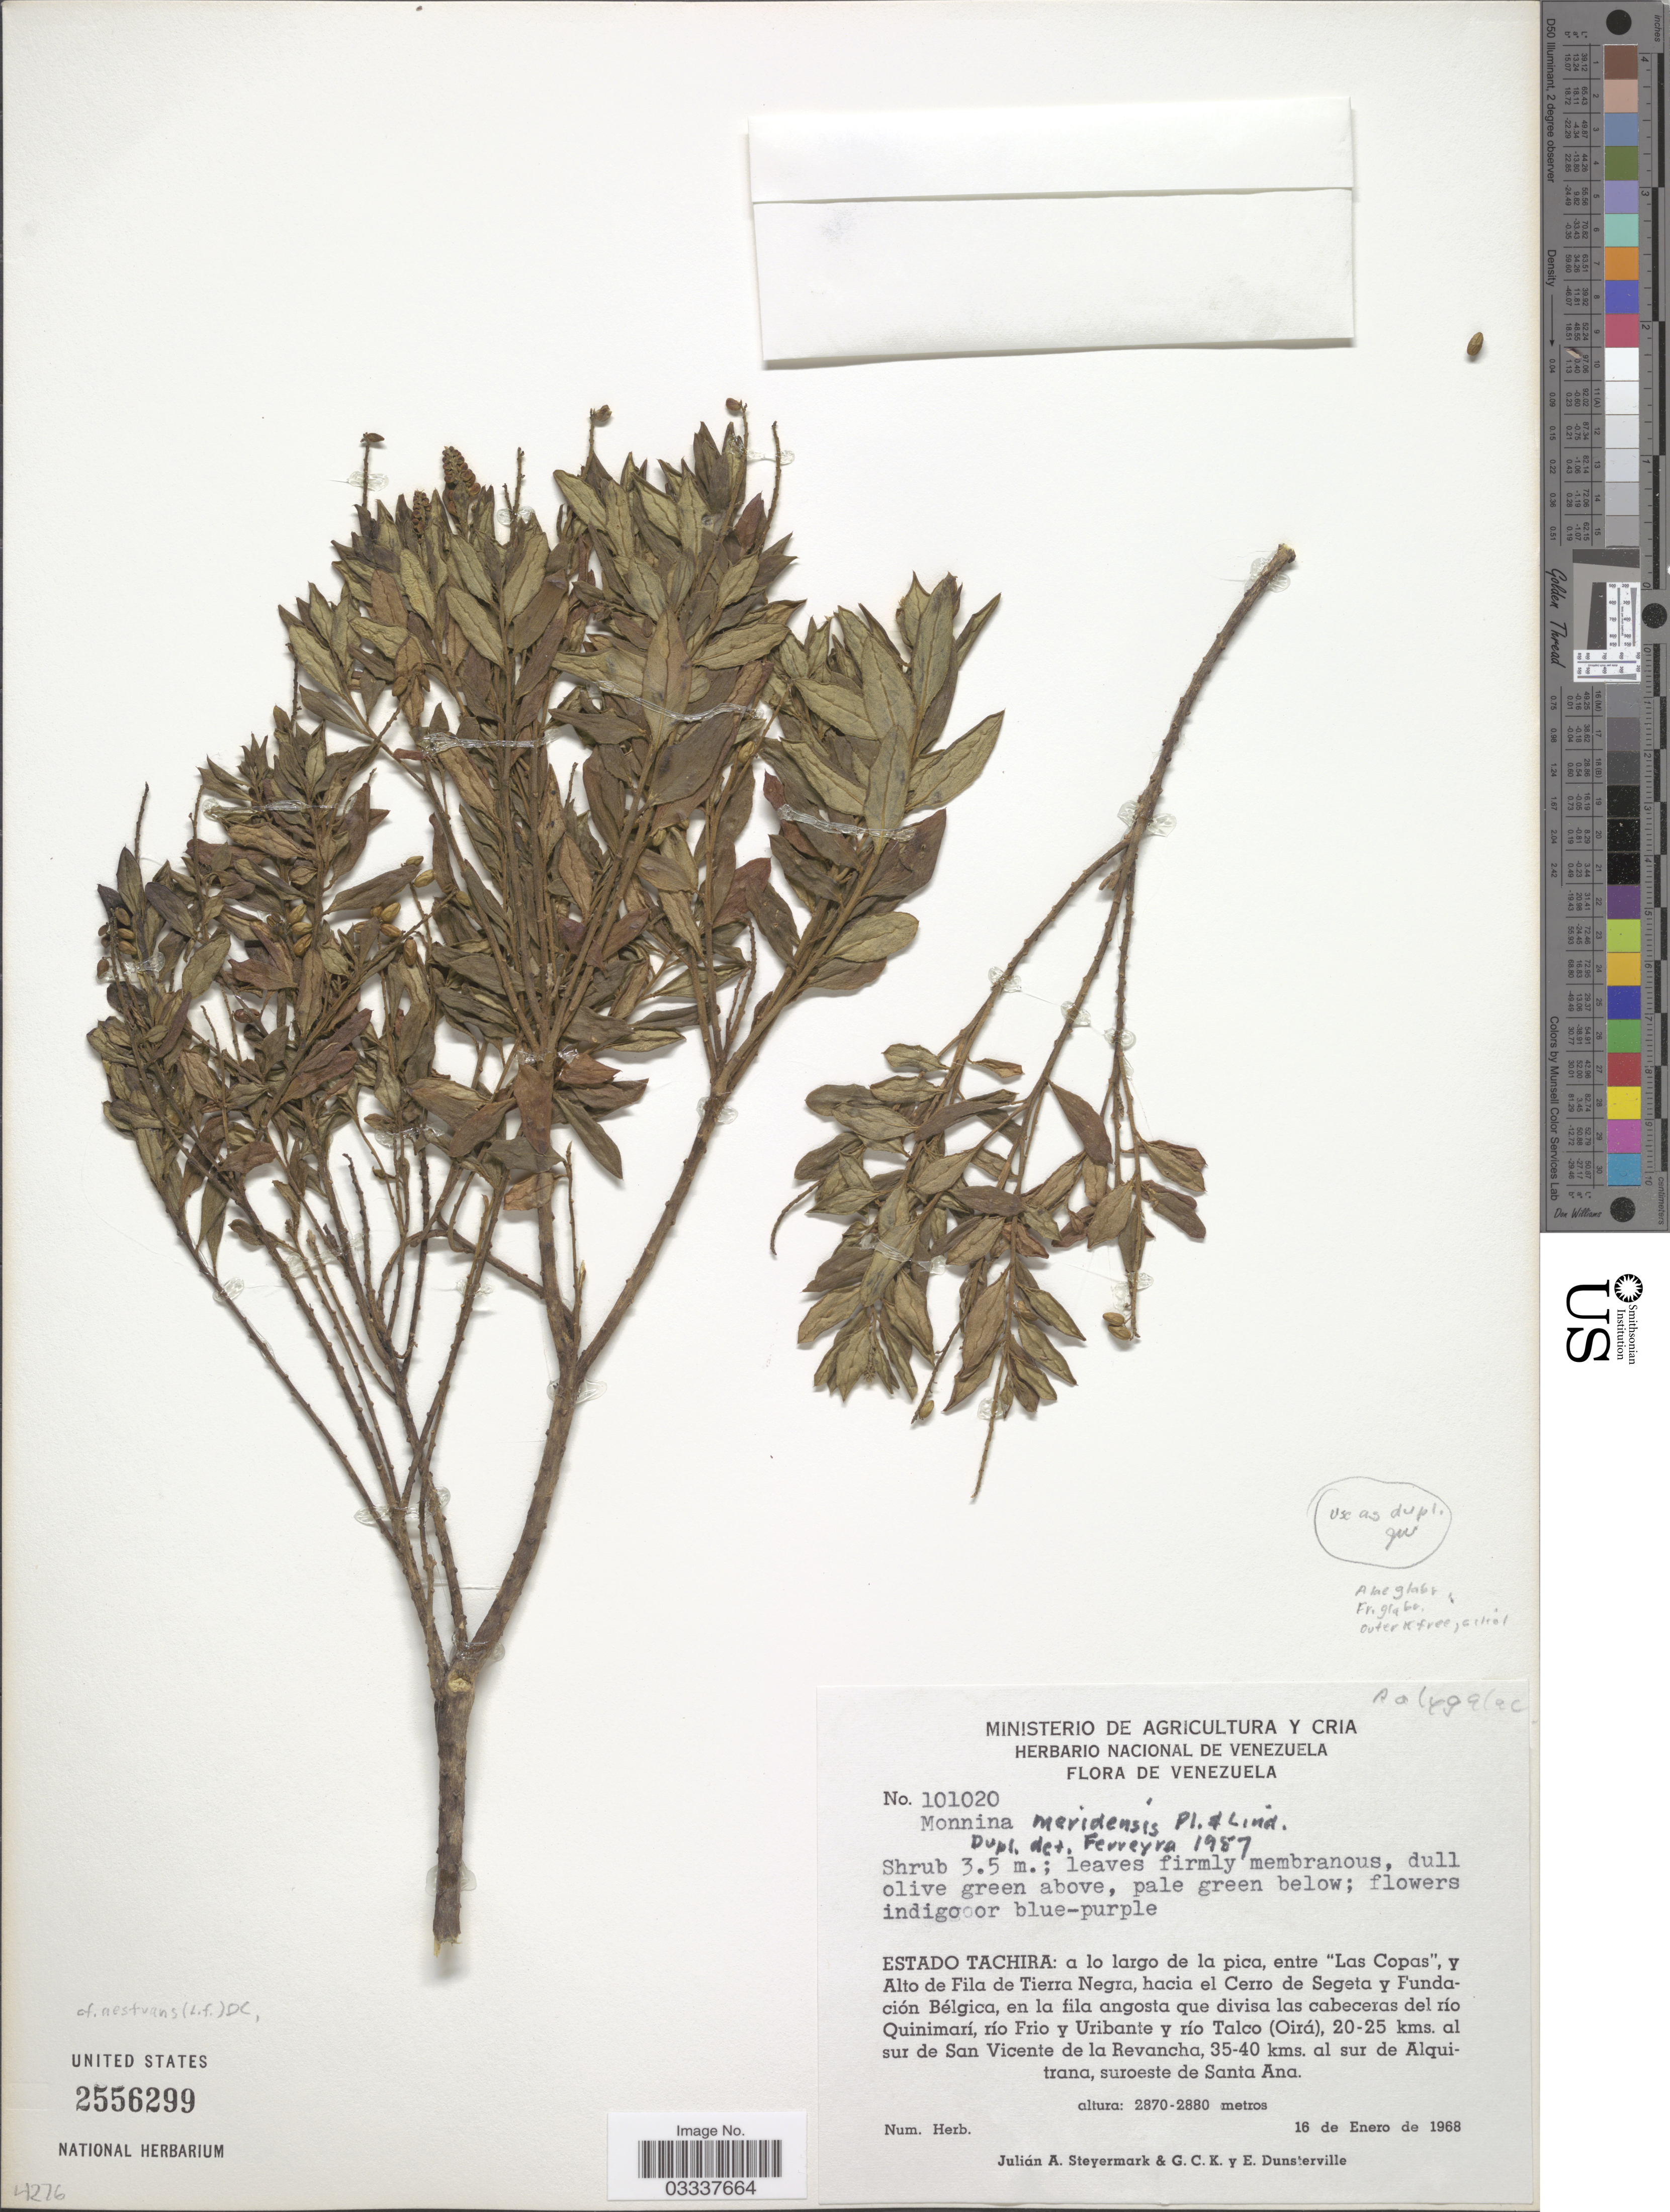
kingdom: Plantae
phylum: Tracheophyta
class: Magnoliopsida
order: Fabales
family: Polygalaceae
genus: Monnina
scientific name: Monnina meridensis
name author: Planch. & B.L. Linden ex Wedd.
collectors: J. Steyermark, G. C. K. Dunsterville & E. Dunsterville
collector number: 101020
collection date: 1968-01-16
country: Venezuela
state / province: Tachira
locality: A lo largo de la pica, entre "Las Copas", y Alto de Fila de Tierra Negra, hacia el Cerro de Segeta y Fundación Bélgica, en la fila angosta que divisa las cabeceras del río Quinimarí, río Frio y Uribante y río Talco (Oirá), 20-25 kms. al sur de San Vicente de la Revancha, 35-40 kms. al sur de Alquitrana, suroeste del Santa Ana.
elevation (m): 2870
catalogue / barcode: US 2556299